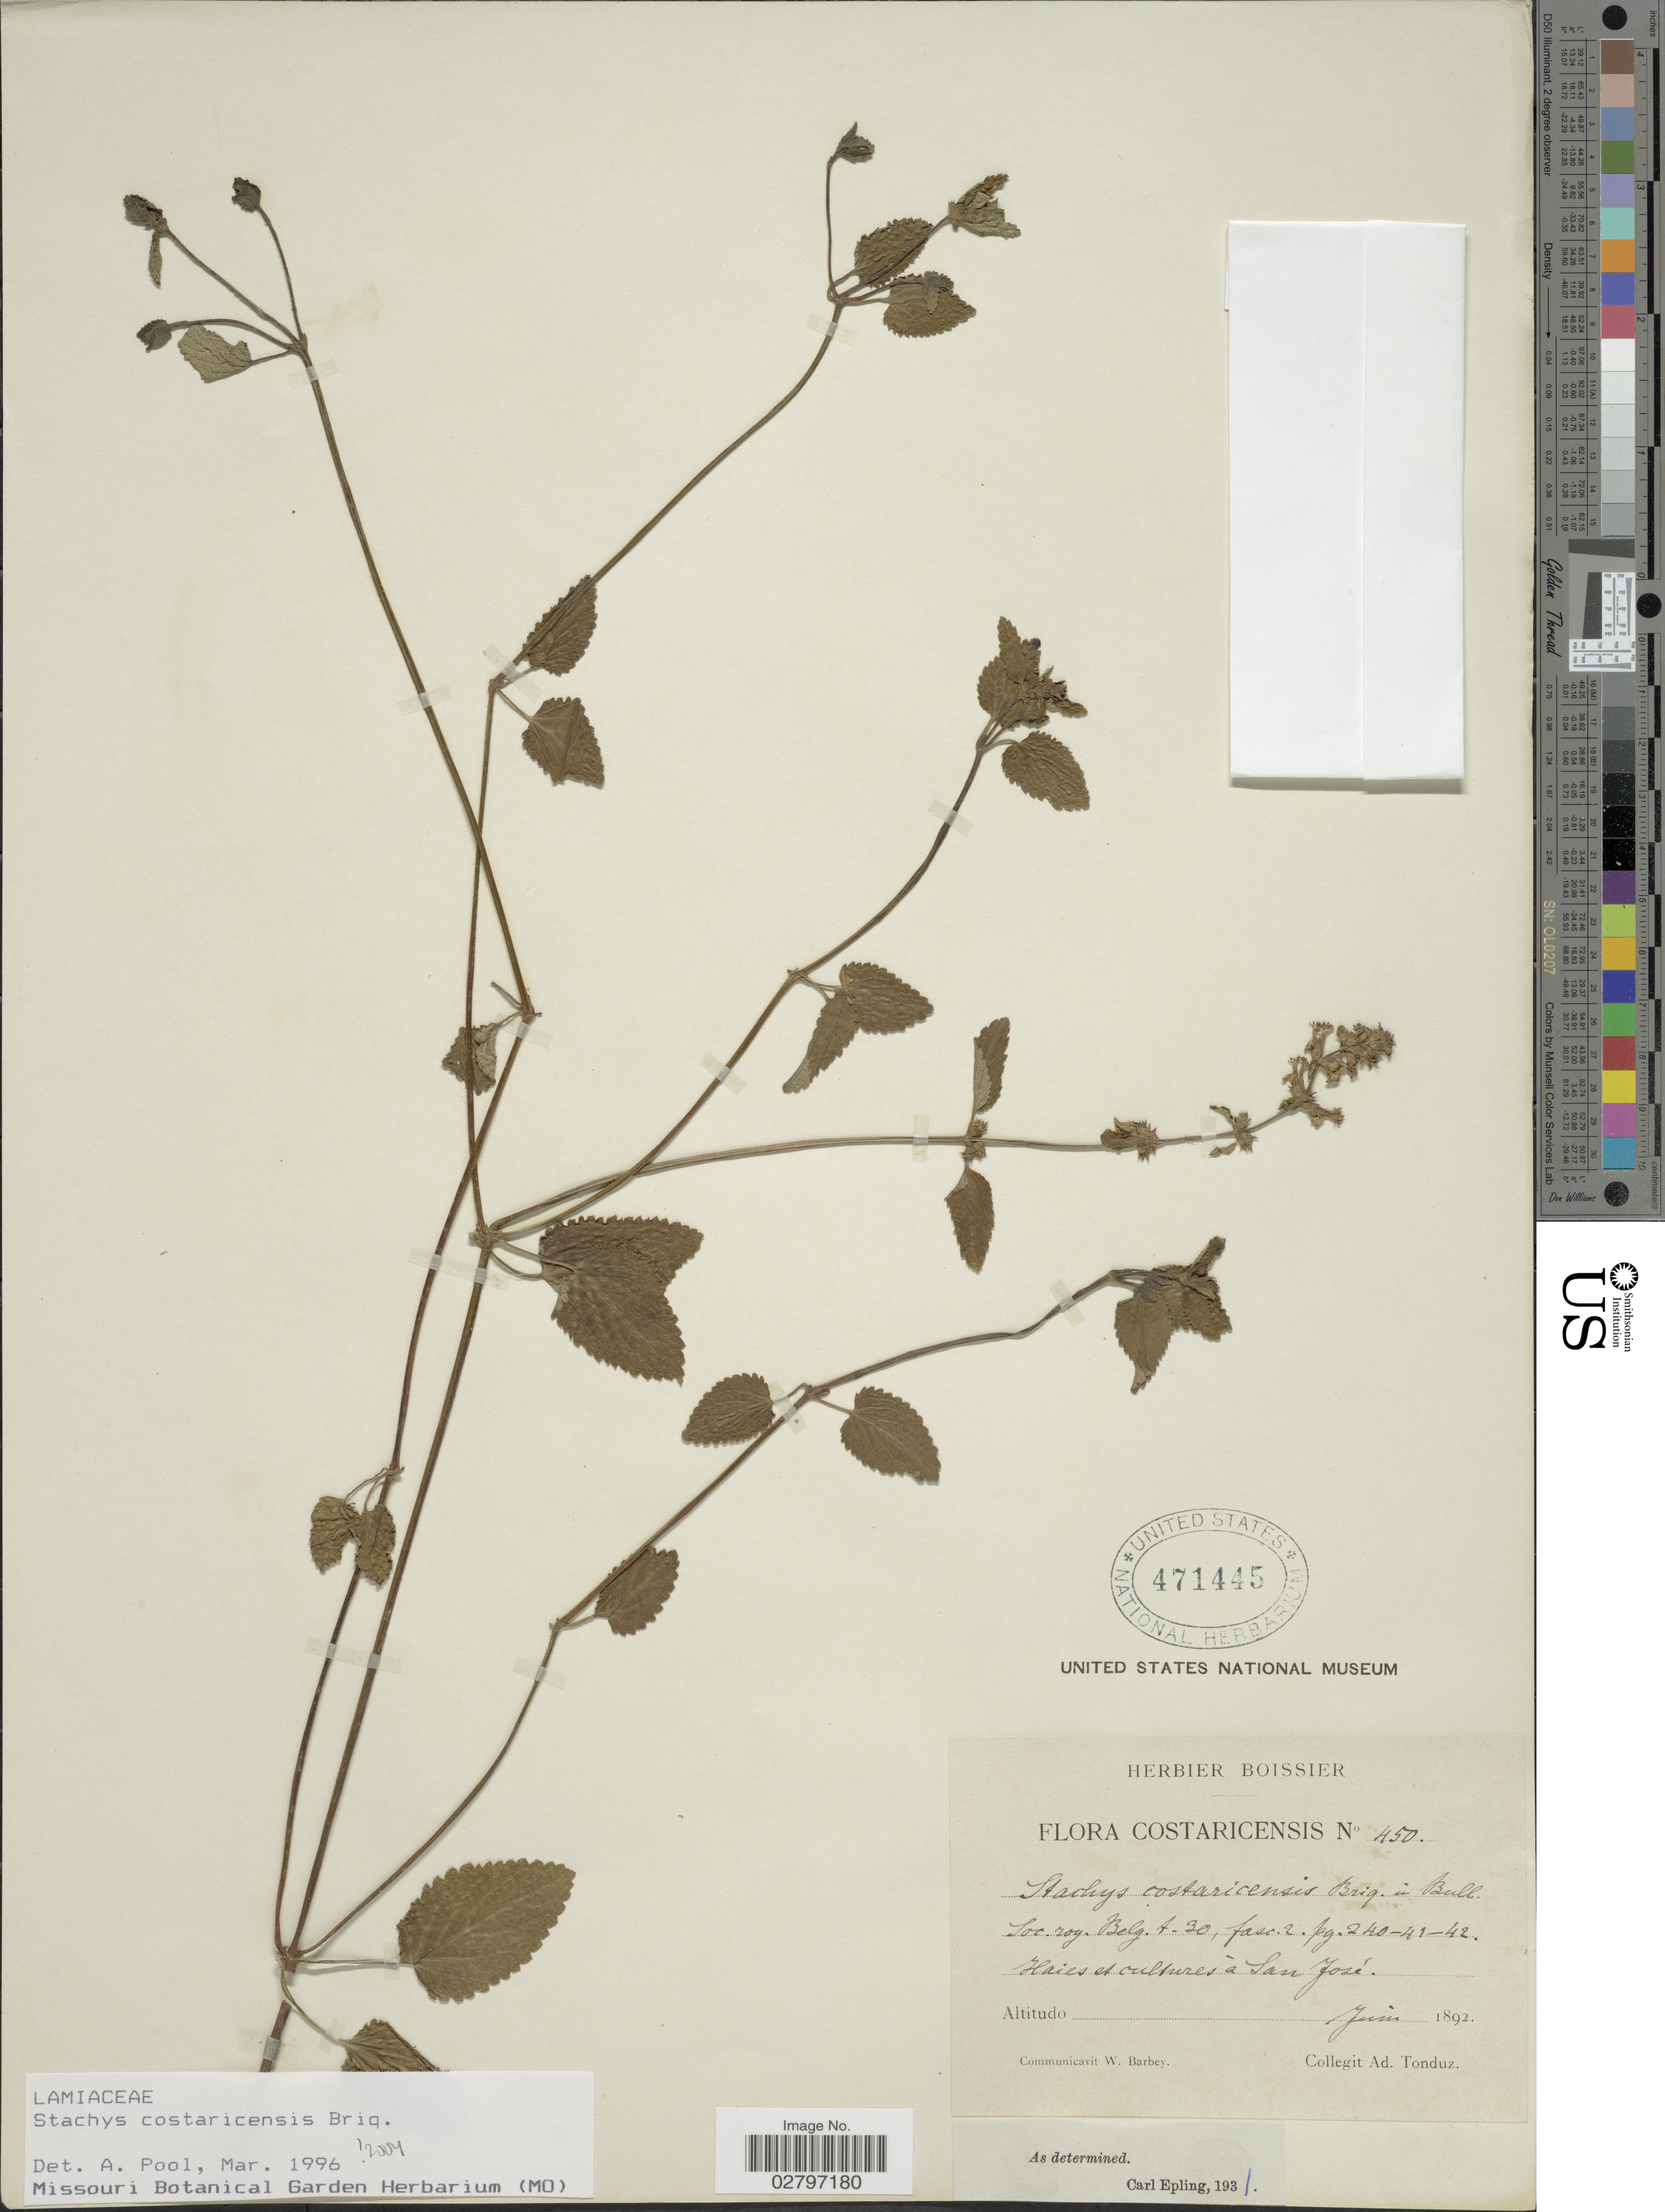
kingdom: Plantae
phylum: Tracheophyta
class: Magnoliopsida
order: Lamiales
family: Lamiaceae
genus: Stachys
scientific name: Stachys costaricensis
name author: Briq.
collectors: A. Tonduz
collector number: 450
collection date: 1892-06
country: Costa Rica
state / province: San José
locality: Haies et cultures à San José.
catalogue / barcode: US 471445